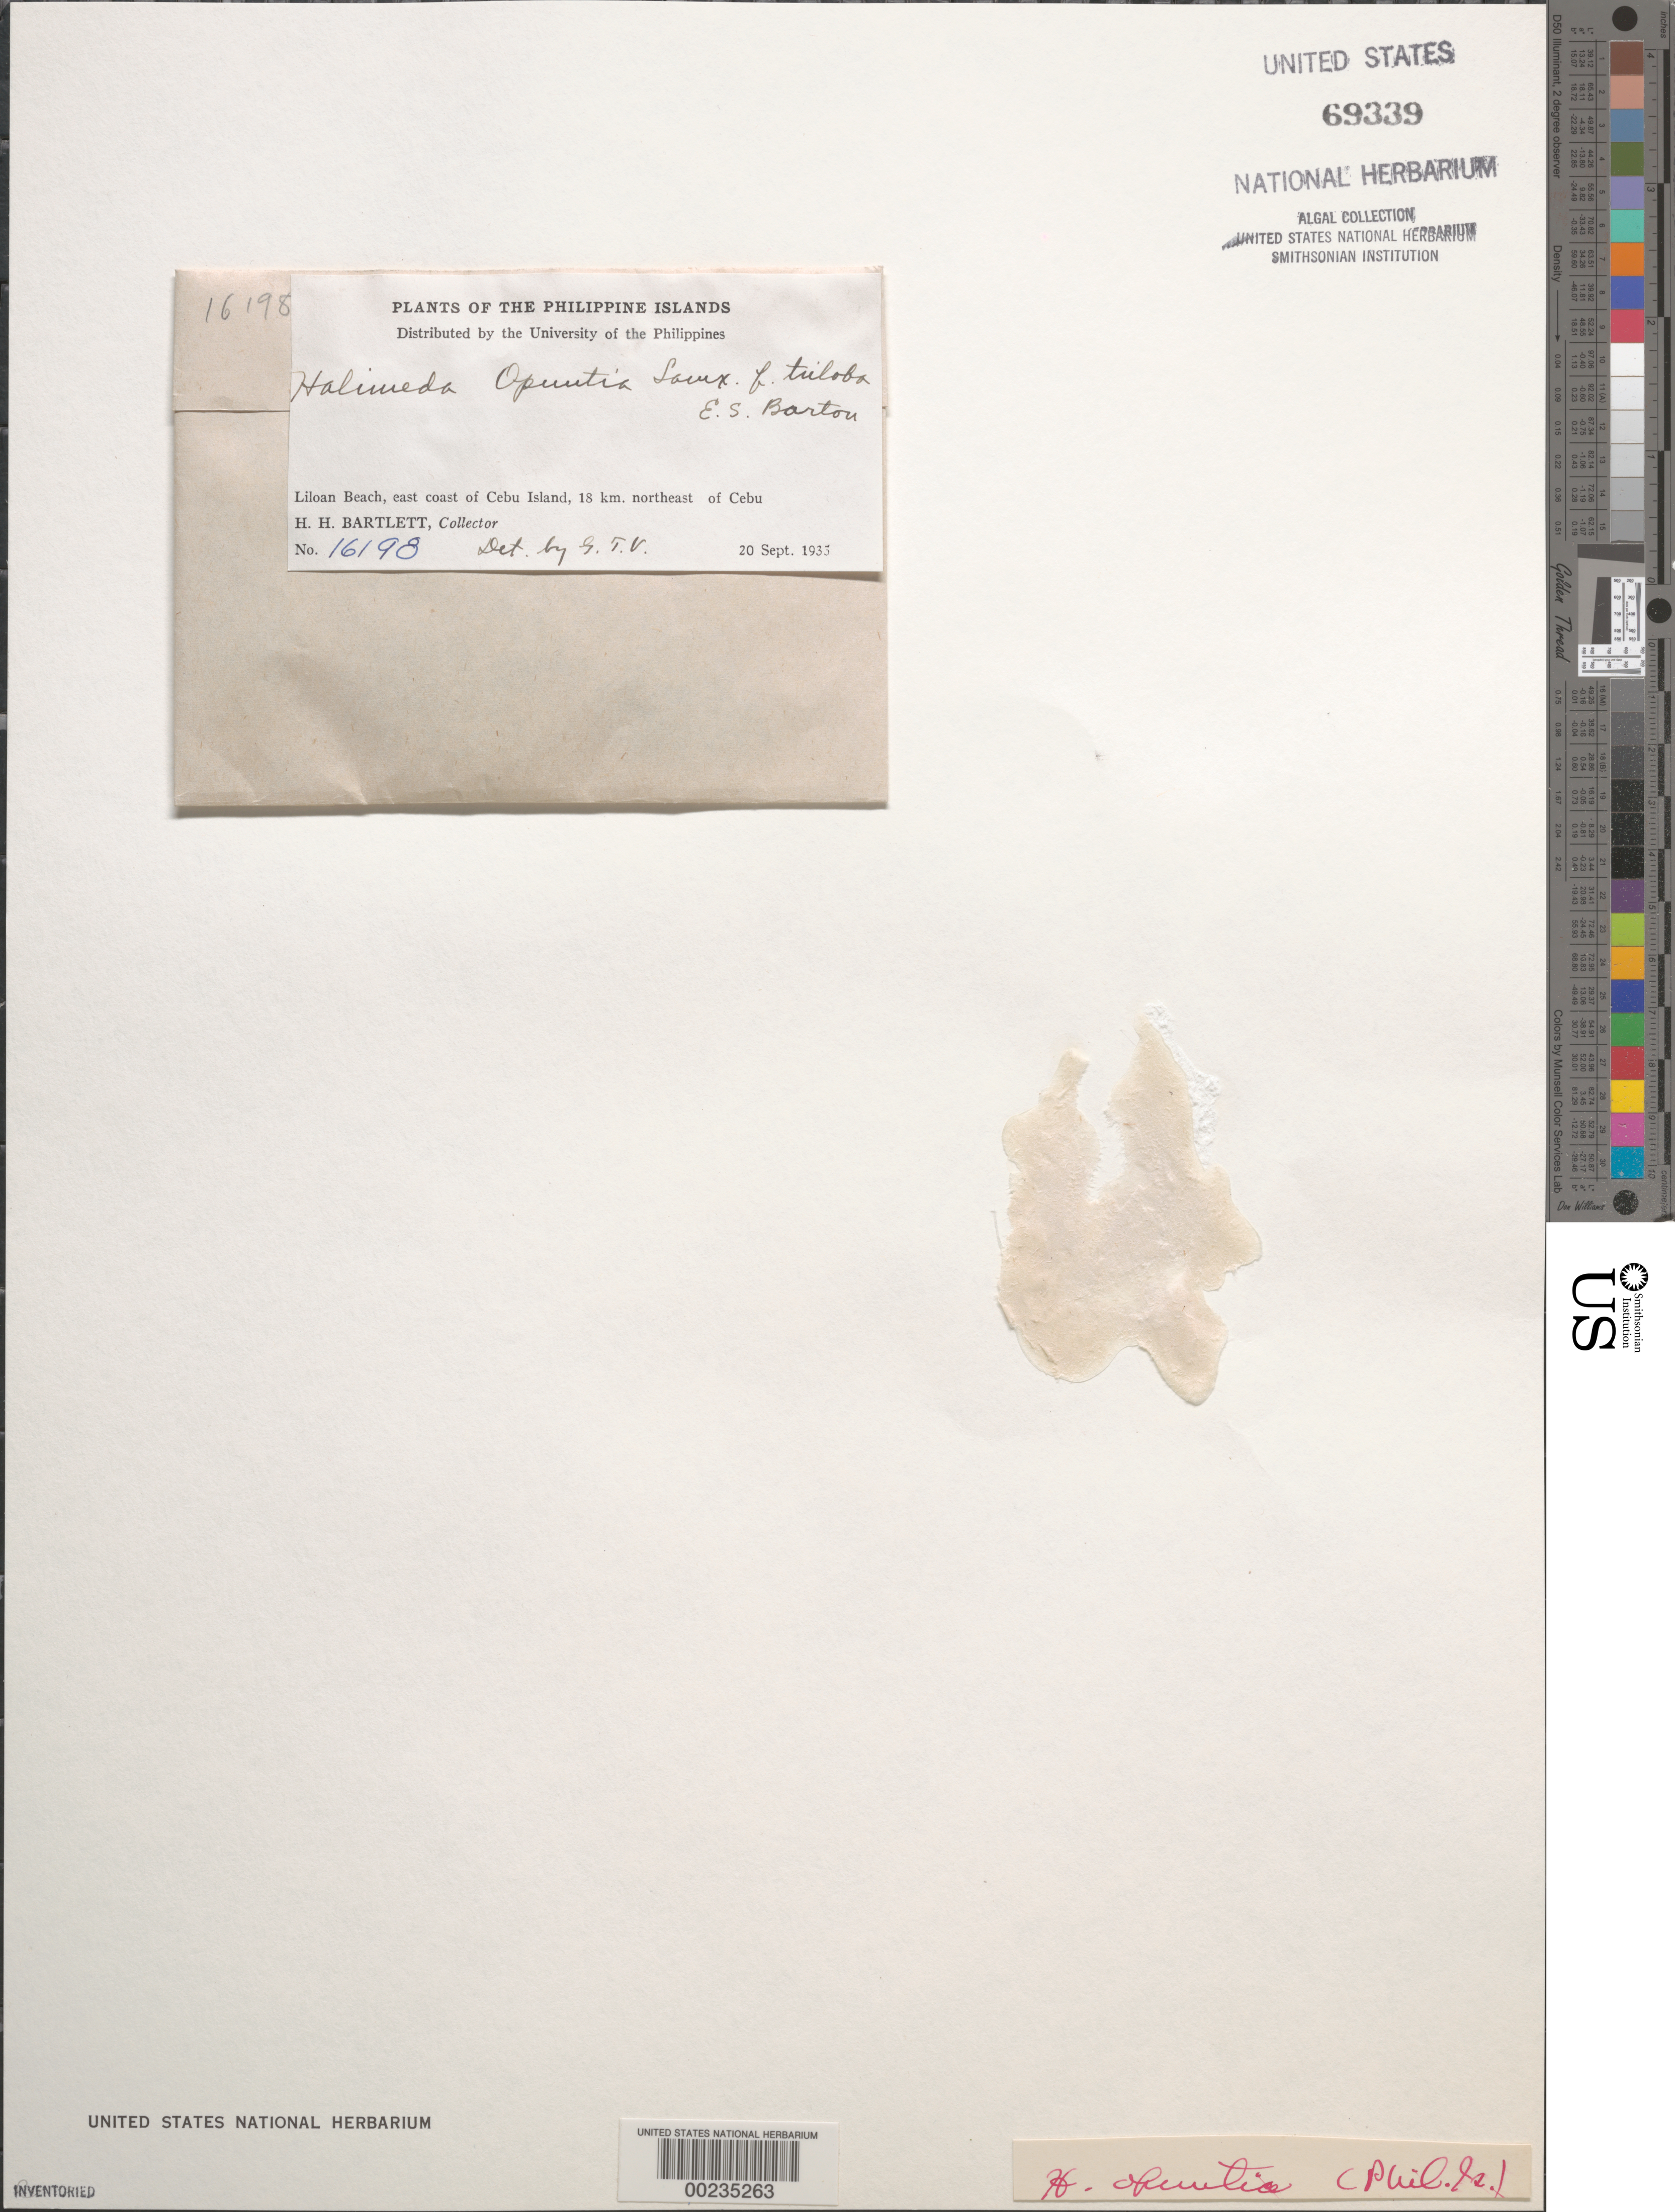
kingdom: Plantae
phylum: Chlorophyta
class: Ulvophyceae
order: Bryopsidales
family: Halimedaceae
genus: Halimeda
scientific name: Halimeda opuntia f. triloba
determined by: Velasquez, G. T.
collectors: H. H. Bartlett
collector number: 16198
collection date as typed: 20 Sep 1935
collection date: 1935-09-20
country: Philippines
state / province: Central Visayas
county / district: Cebu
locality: Liloan beach, 18 km northeast of cebu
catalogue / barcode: US 69339